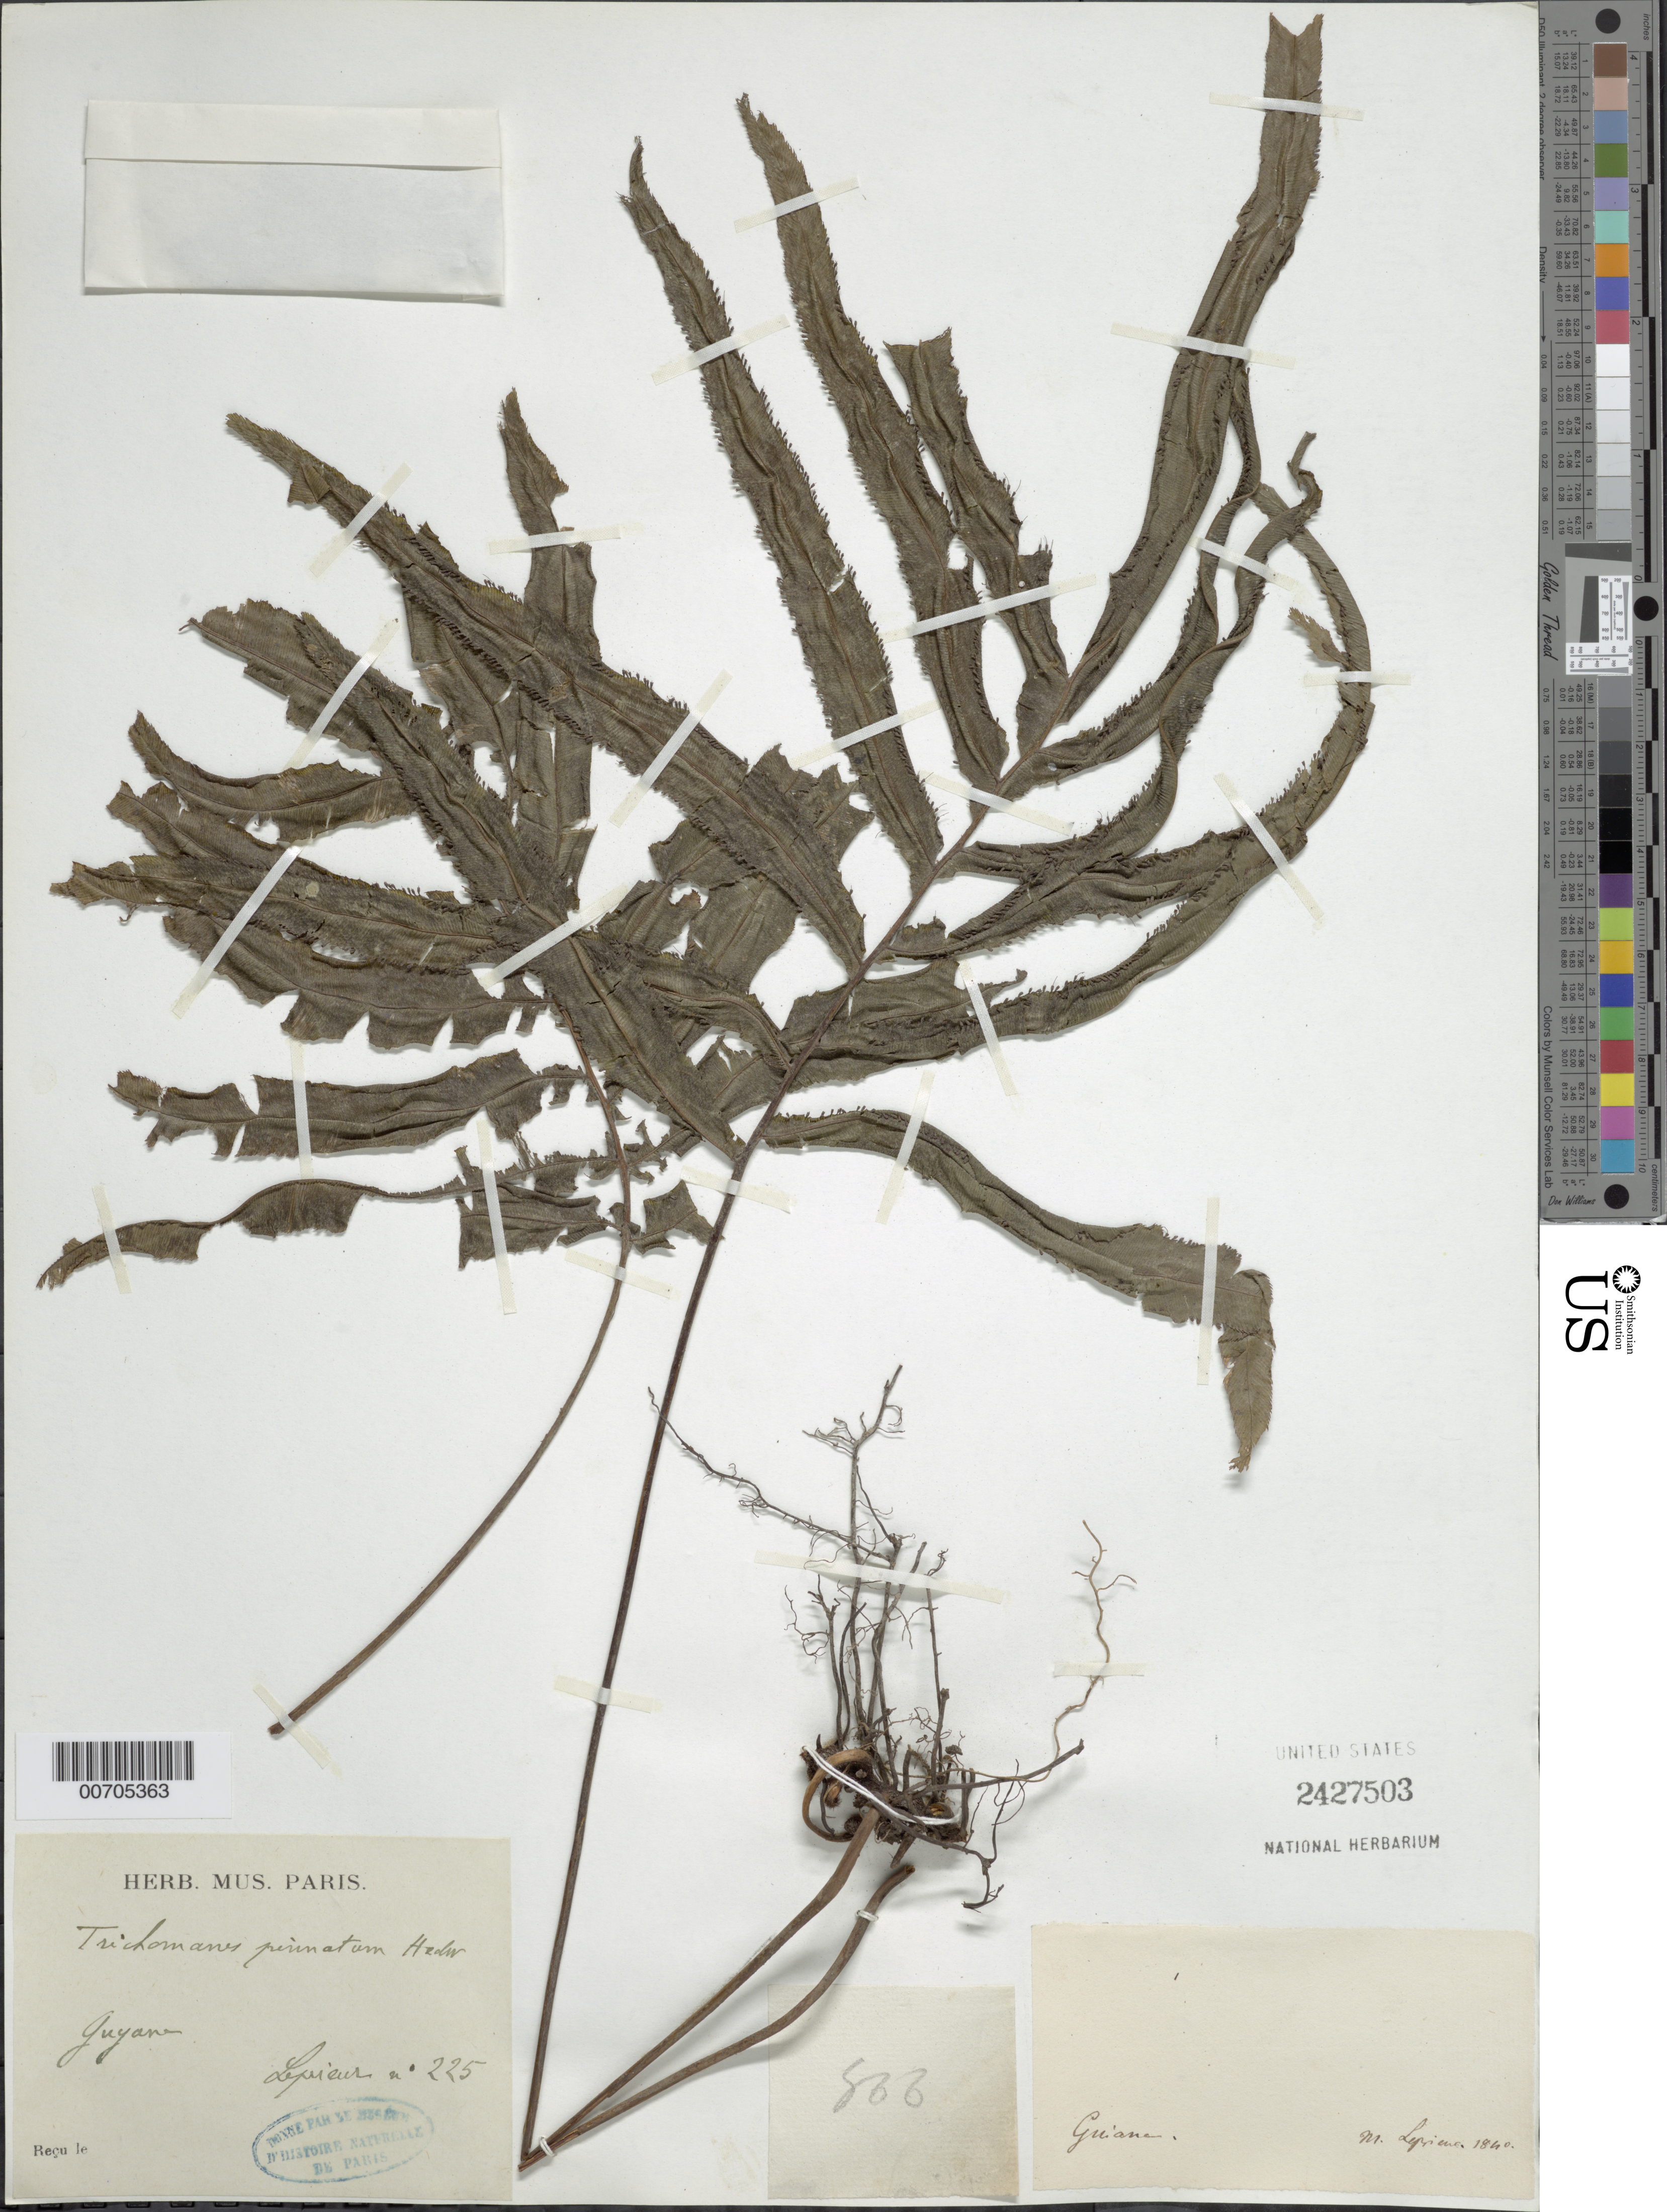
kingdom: Plantae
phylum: Tracheophyta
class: Polypodiopsida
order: Hymenophyllales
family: Hymenophyllaceae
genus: Trichomanes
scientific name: Trichomanes longifolium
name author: Desv.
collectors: F. M. R. Leprieur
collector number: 225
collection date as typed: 1840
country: French Guiana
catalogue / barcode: US 2427503